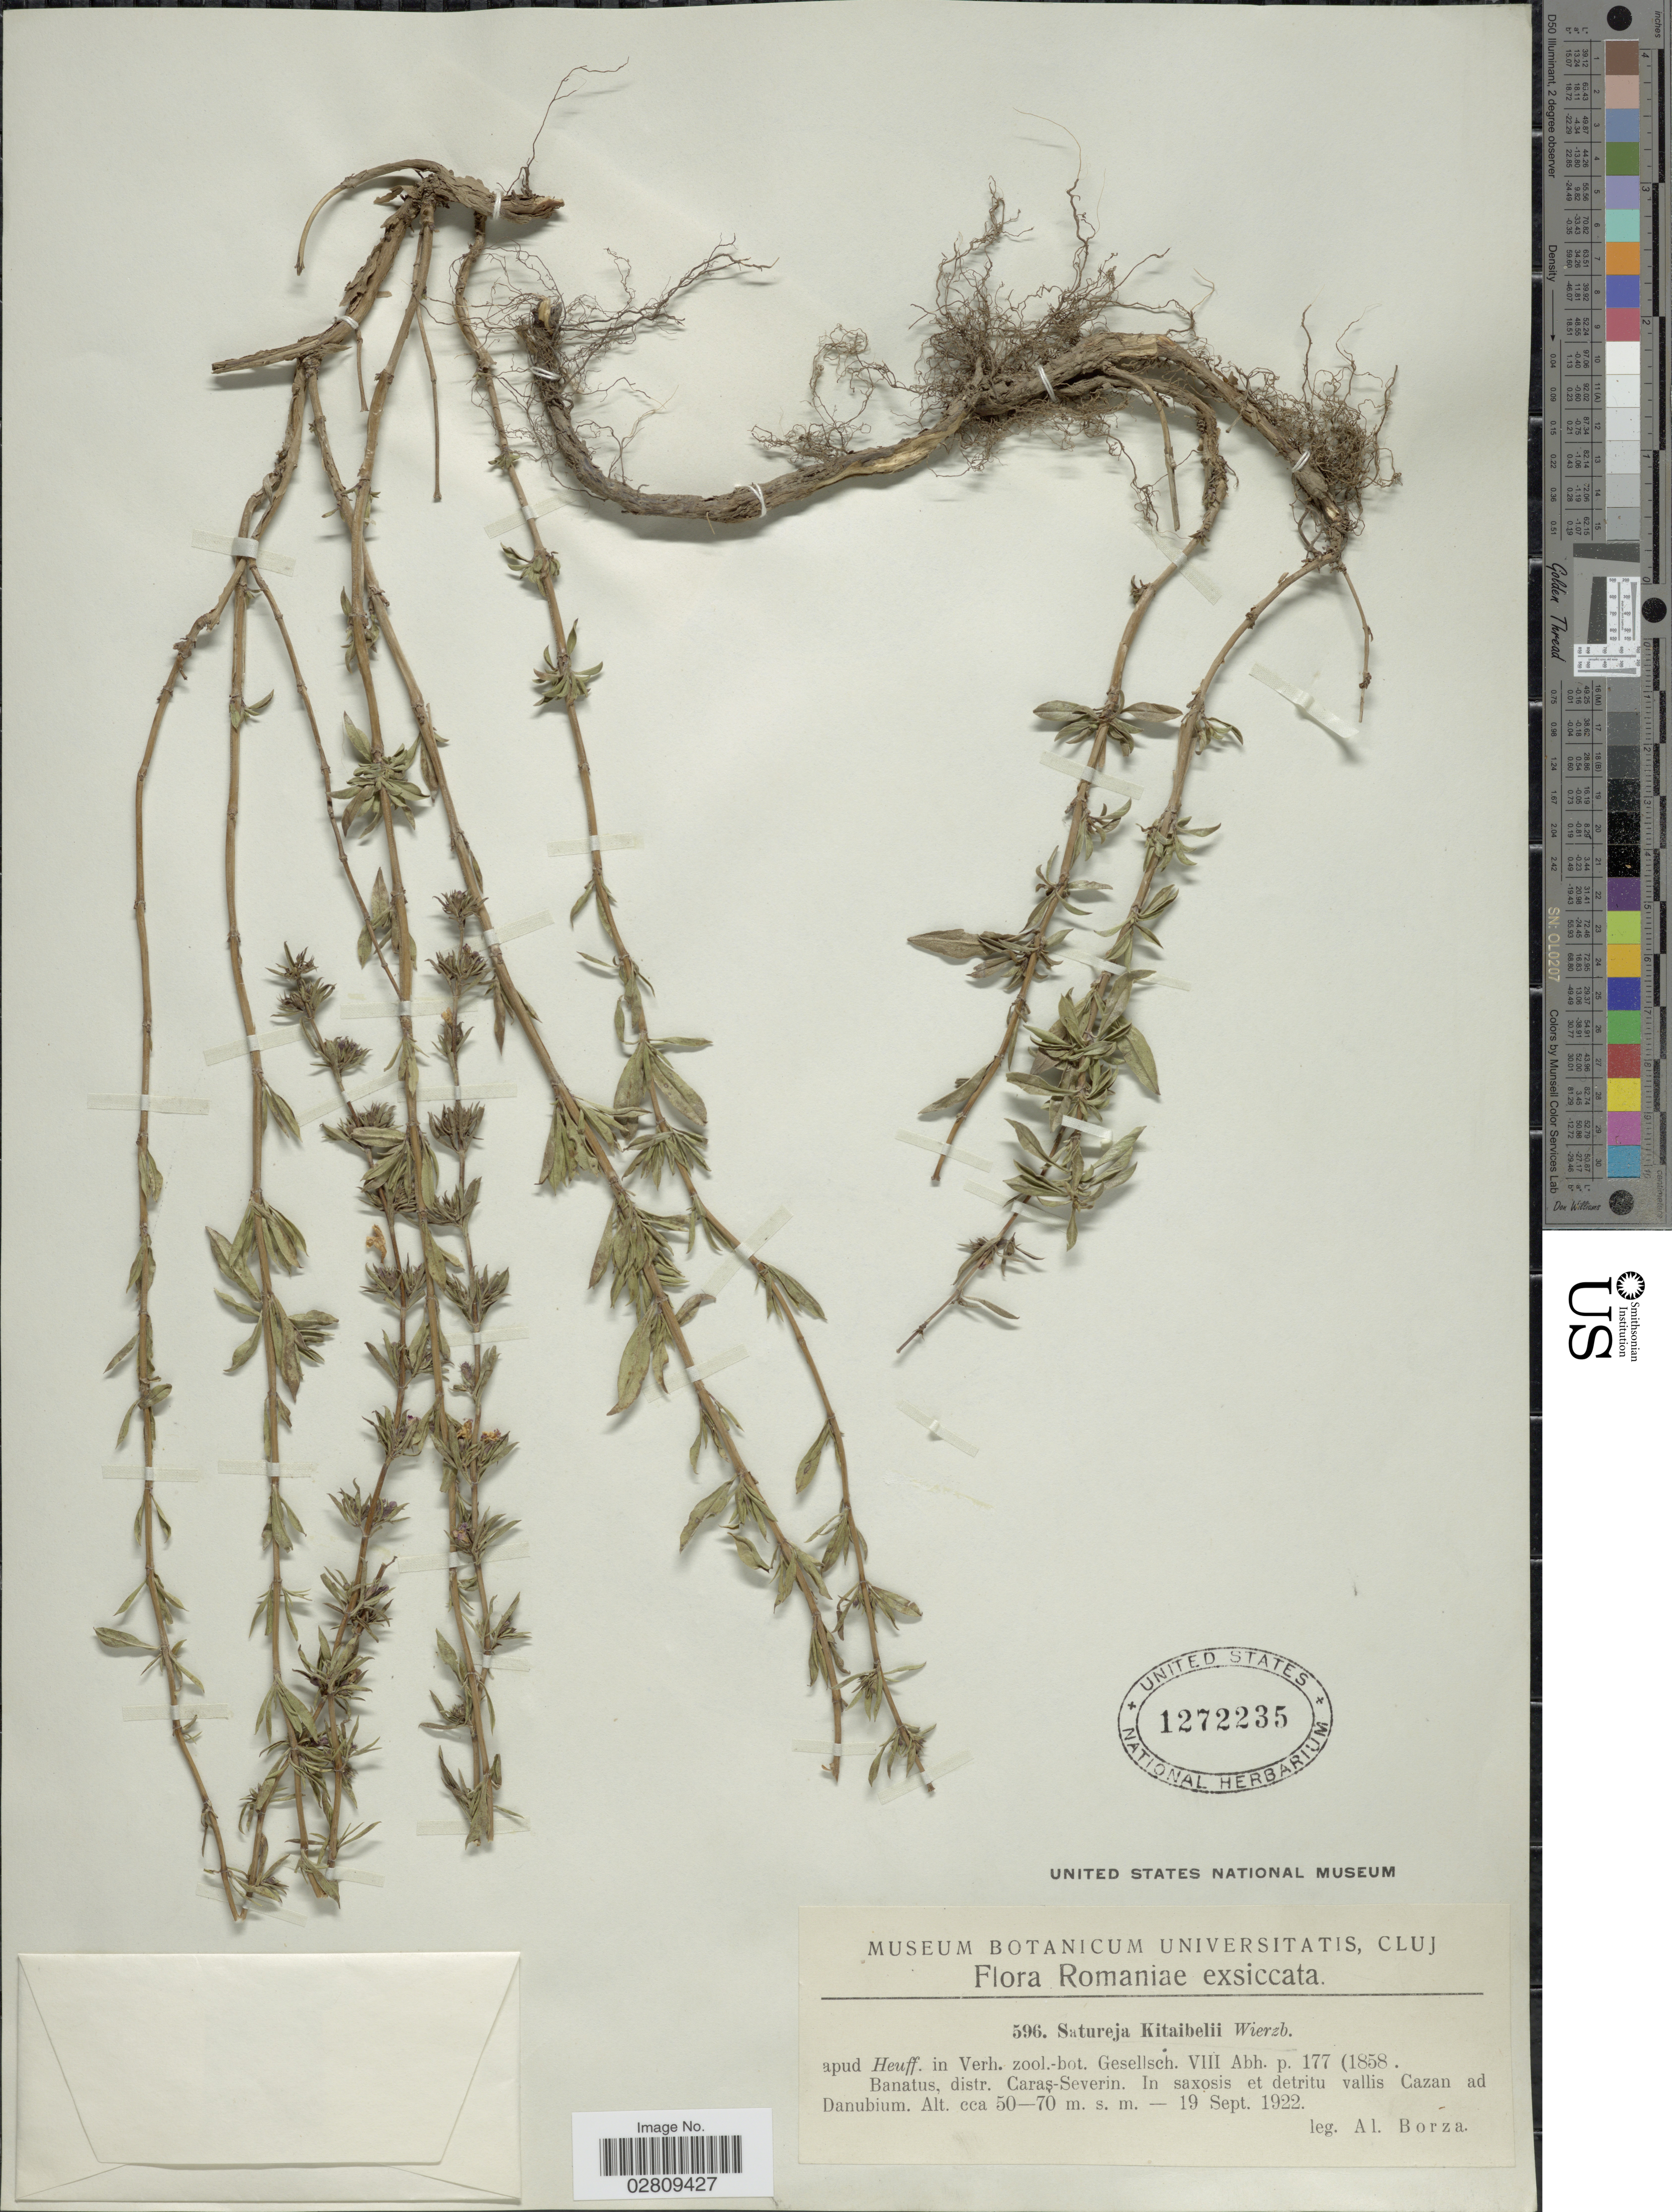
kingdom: Plantae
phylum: Tracheophyta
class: Magnoliopsida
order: Lamiales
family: Lamiaceae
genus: Satureja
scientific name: Satureja kitaibelii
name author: Wierzb. & Heuff.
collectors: A. Borza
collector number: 596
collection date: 1922-09-19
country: Romania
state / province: Caras-Severin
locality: Romaniae. Banatus, distr. Caras-Severin. In saxosis et detritu vallis Cazan ad Danubium.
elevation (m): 50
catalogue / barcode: US 1272235